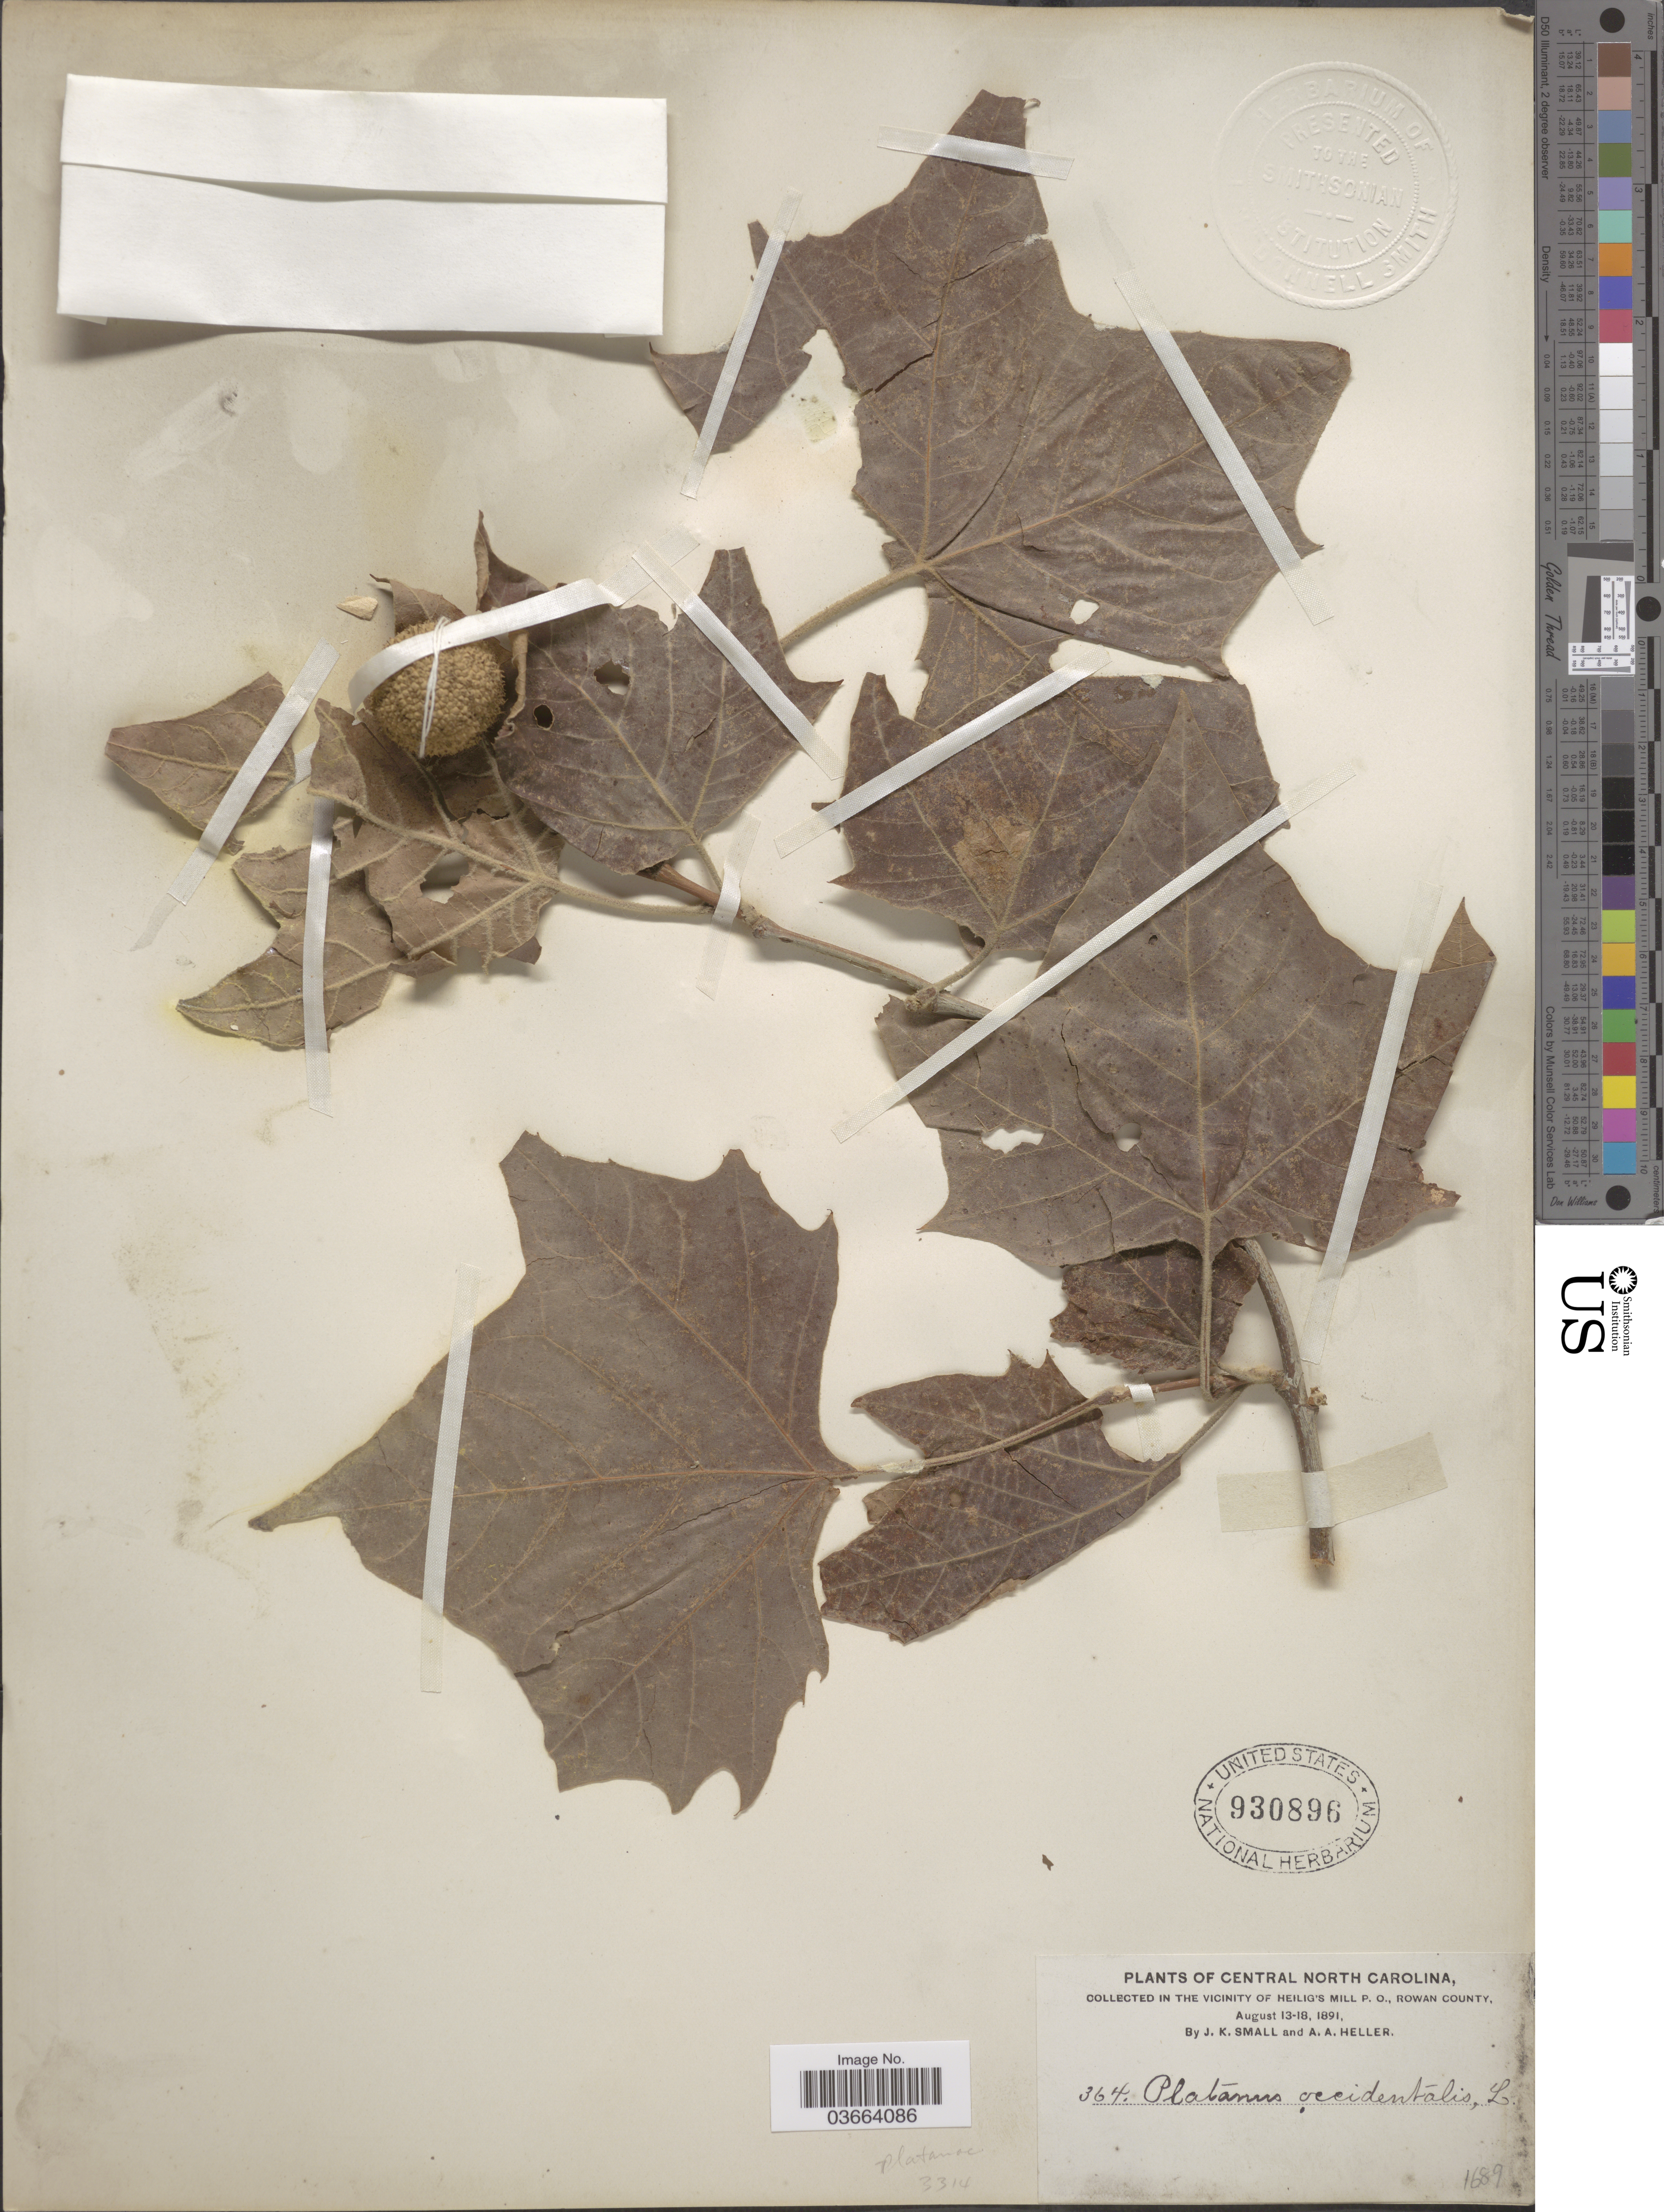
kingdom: Plantae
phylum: Tracheophyta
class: Magnoliopsida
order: Proteales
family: Platanaceae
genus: Platanus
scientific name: Platanus occidentalis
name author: L.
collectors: J. K. Small & A. A. Heller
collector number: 364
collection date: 1891-08-13/1891-08-18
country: United States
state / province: North Carolina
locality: Central and North Carolina. The vicinity of Heilig's Mill P.O., Rowan County.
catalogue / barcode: US 930896